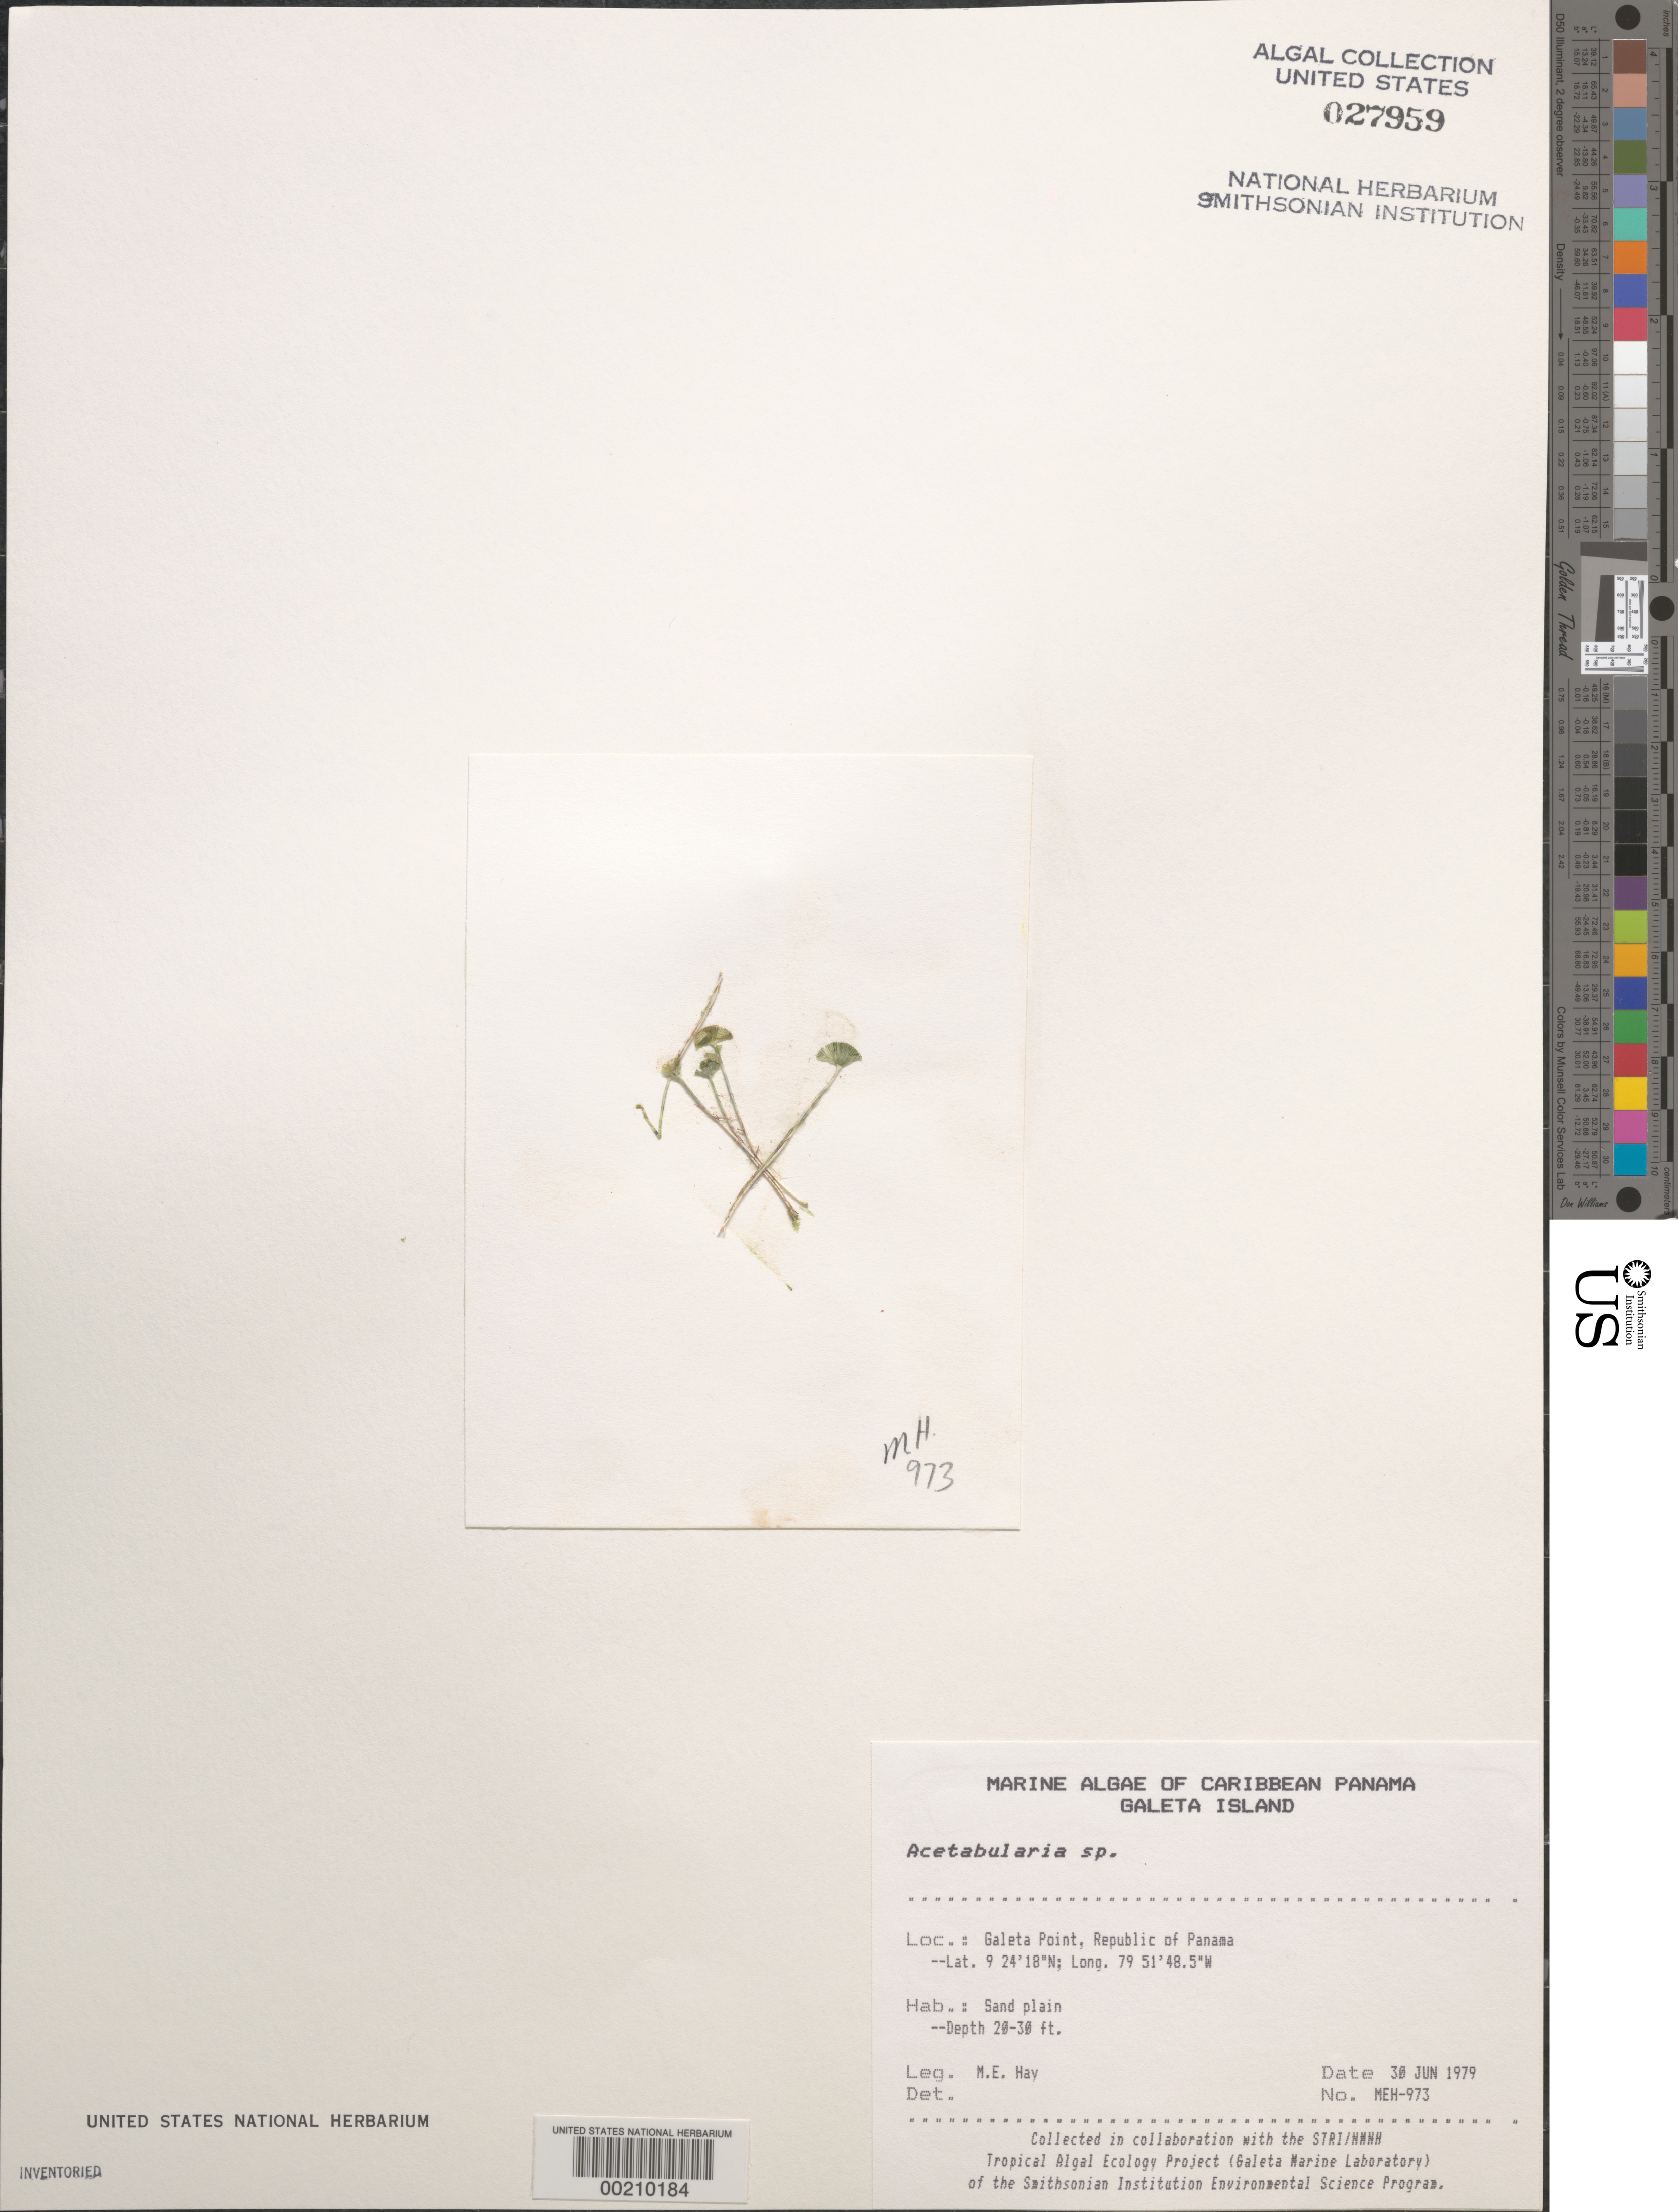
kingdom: Plantae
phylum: Chlorophyta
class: Ulvophyceae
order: Dasycladales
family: Polyphysaceae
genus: Acetabularia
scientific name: Acetabularia sp.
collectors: M. E. Hay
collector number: MEH-973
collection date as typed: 30 Jun 1979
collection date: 1979-06-30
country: Panama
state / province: Colón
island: Galeta Island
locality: Galeta Point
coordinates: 9 24' 18" N, 79 51' 48.5" W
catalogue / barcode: US 27959